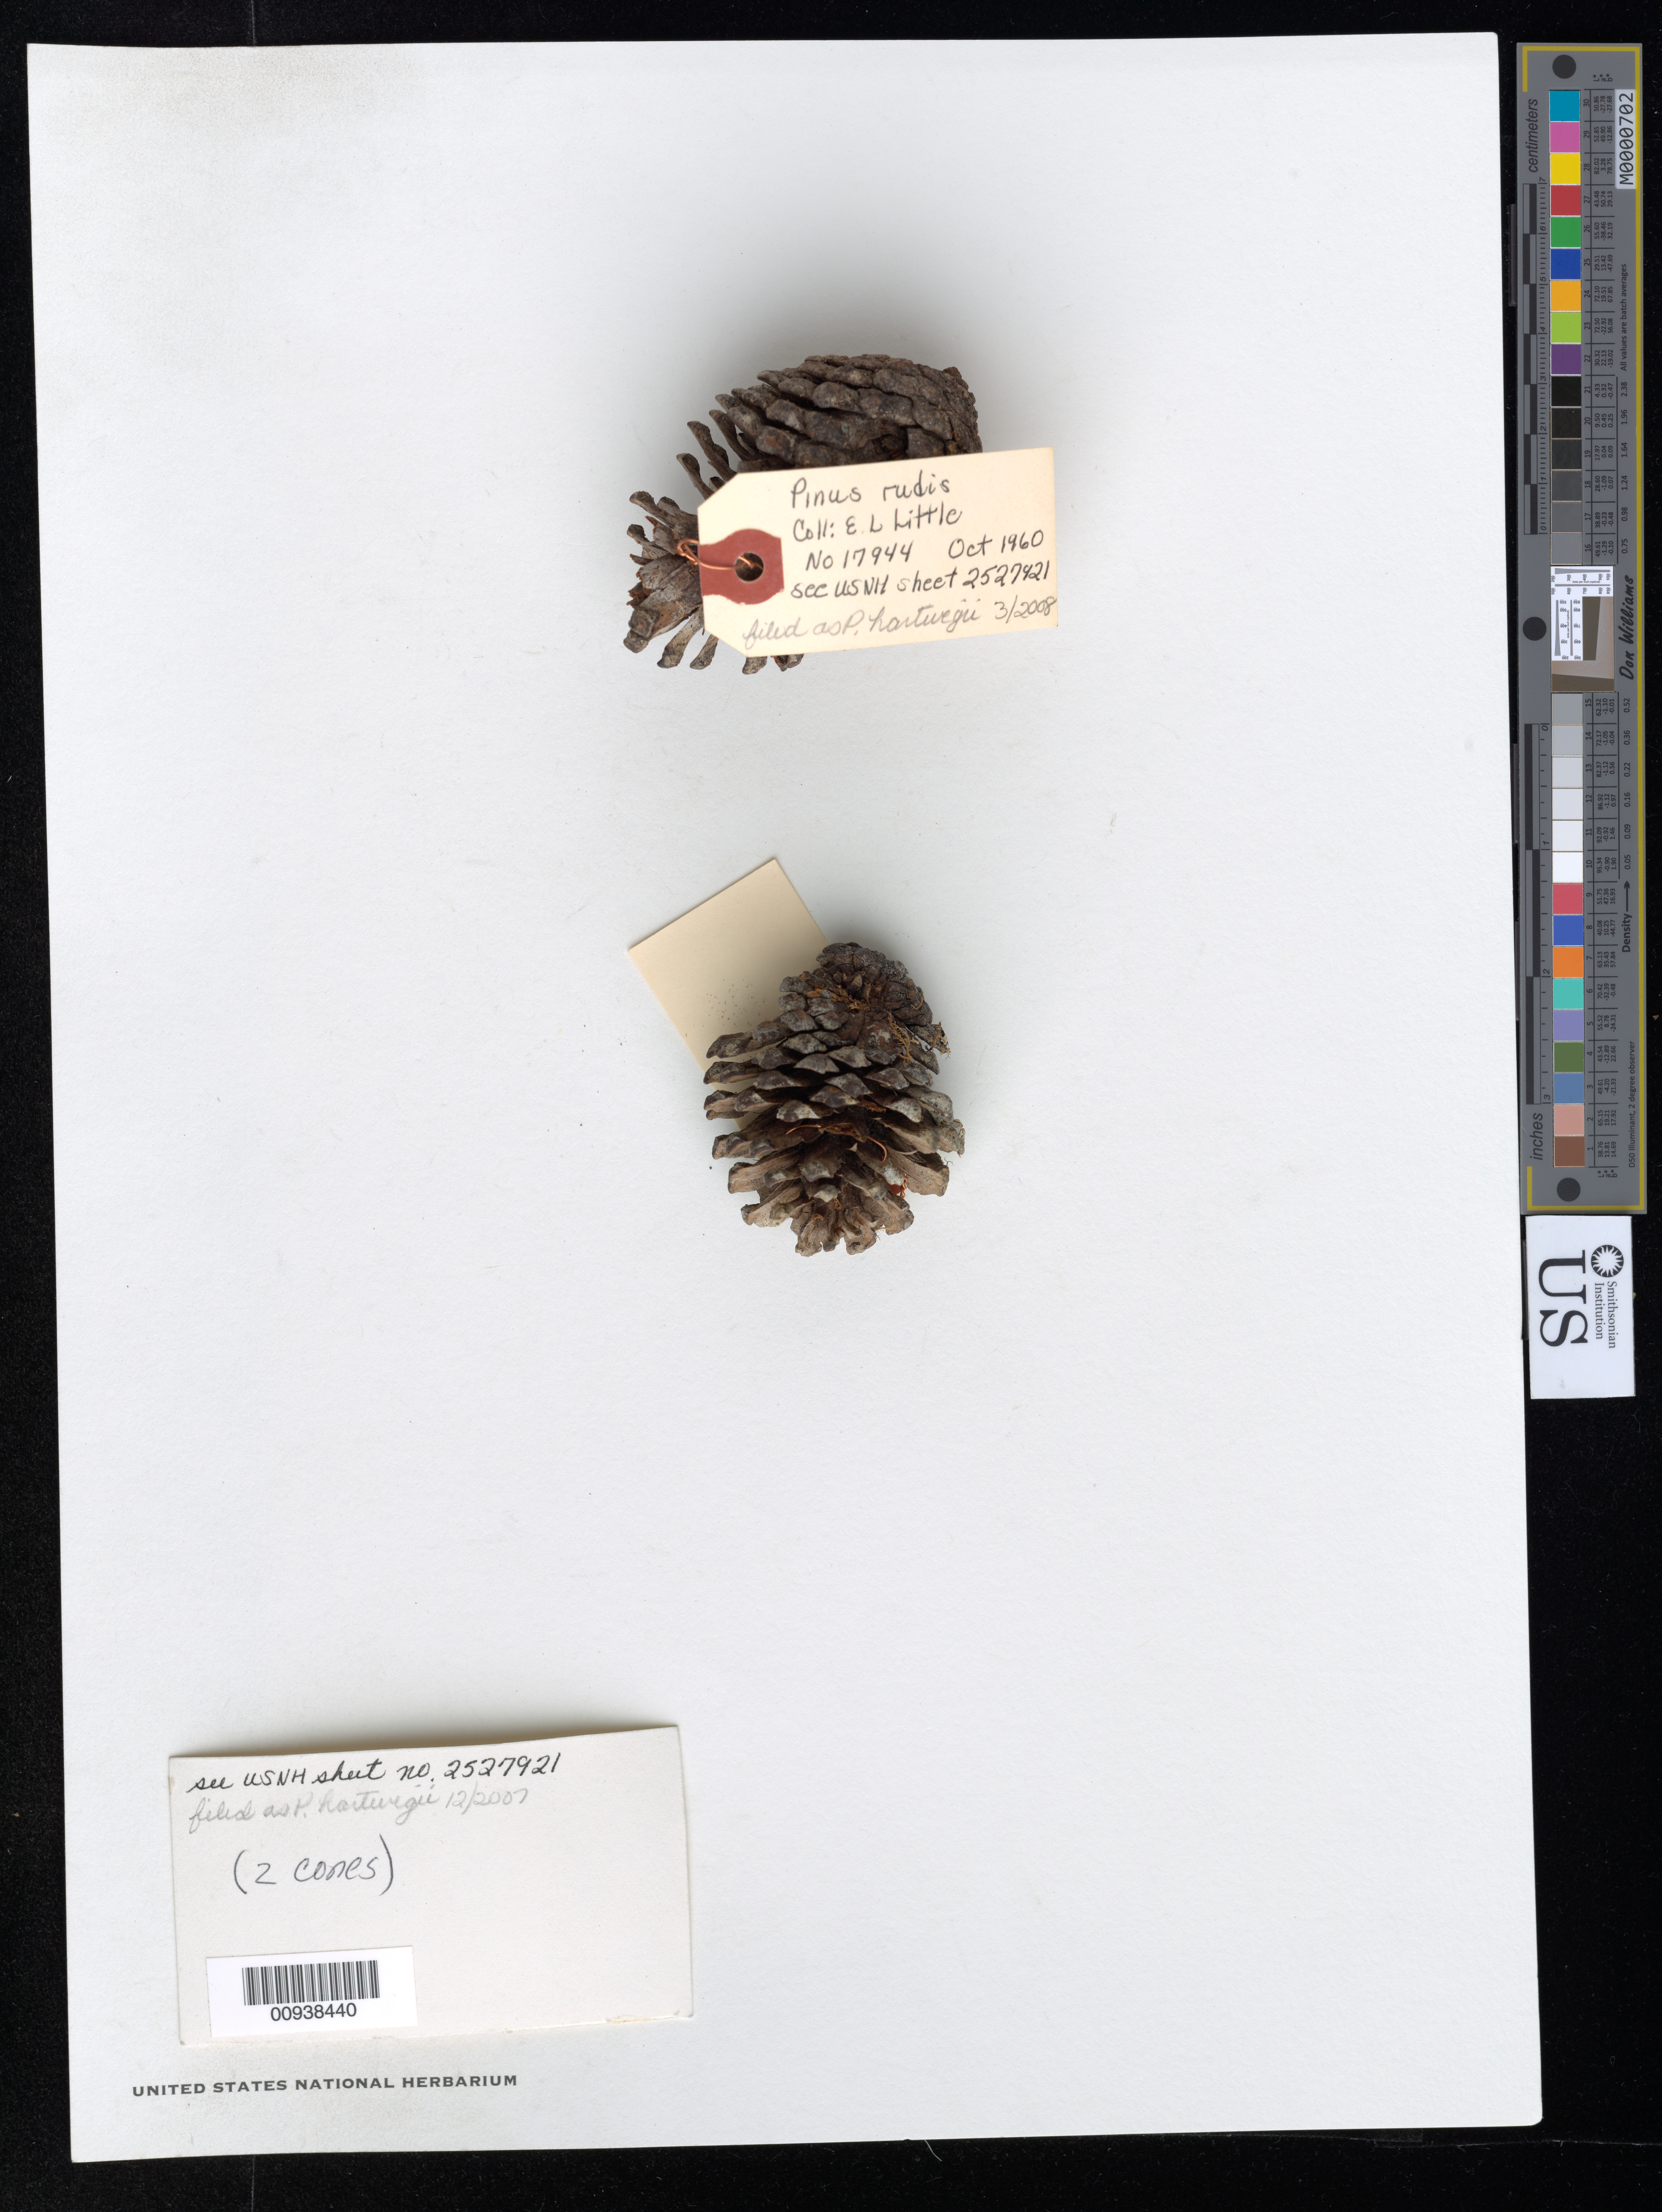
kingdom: Plantae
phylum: Tracheophyta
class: Pinopsida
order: Pinales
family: Pinaceae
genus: Pinus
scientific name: Pinus hartwegii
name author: Lindl.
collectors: E. L. Little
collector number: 17944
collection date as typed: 13 Oct 1960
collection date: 1960-10-13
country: Mexico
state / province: Oaxaca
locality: About 100 km. NE of Oaxaca.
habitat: Pine forest. Shallow rocky loam soil.